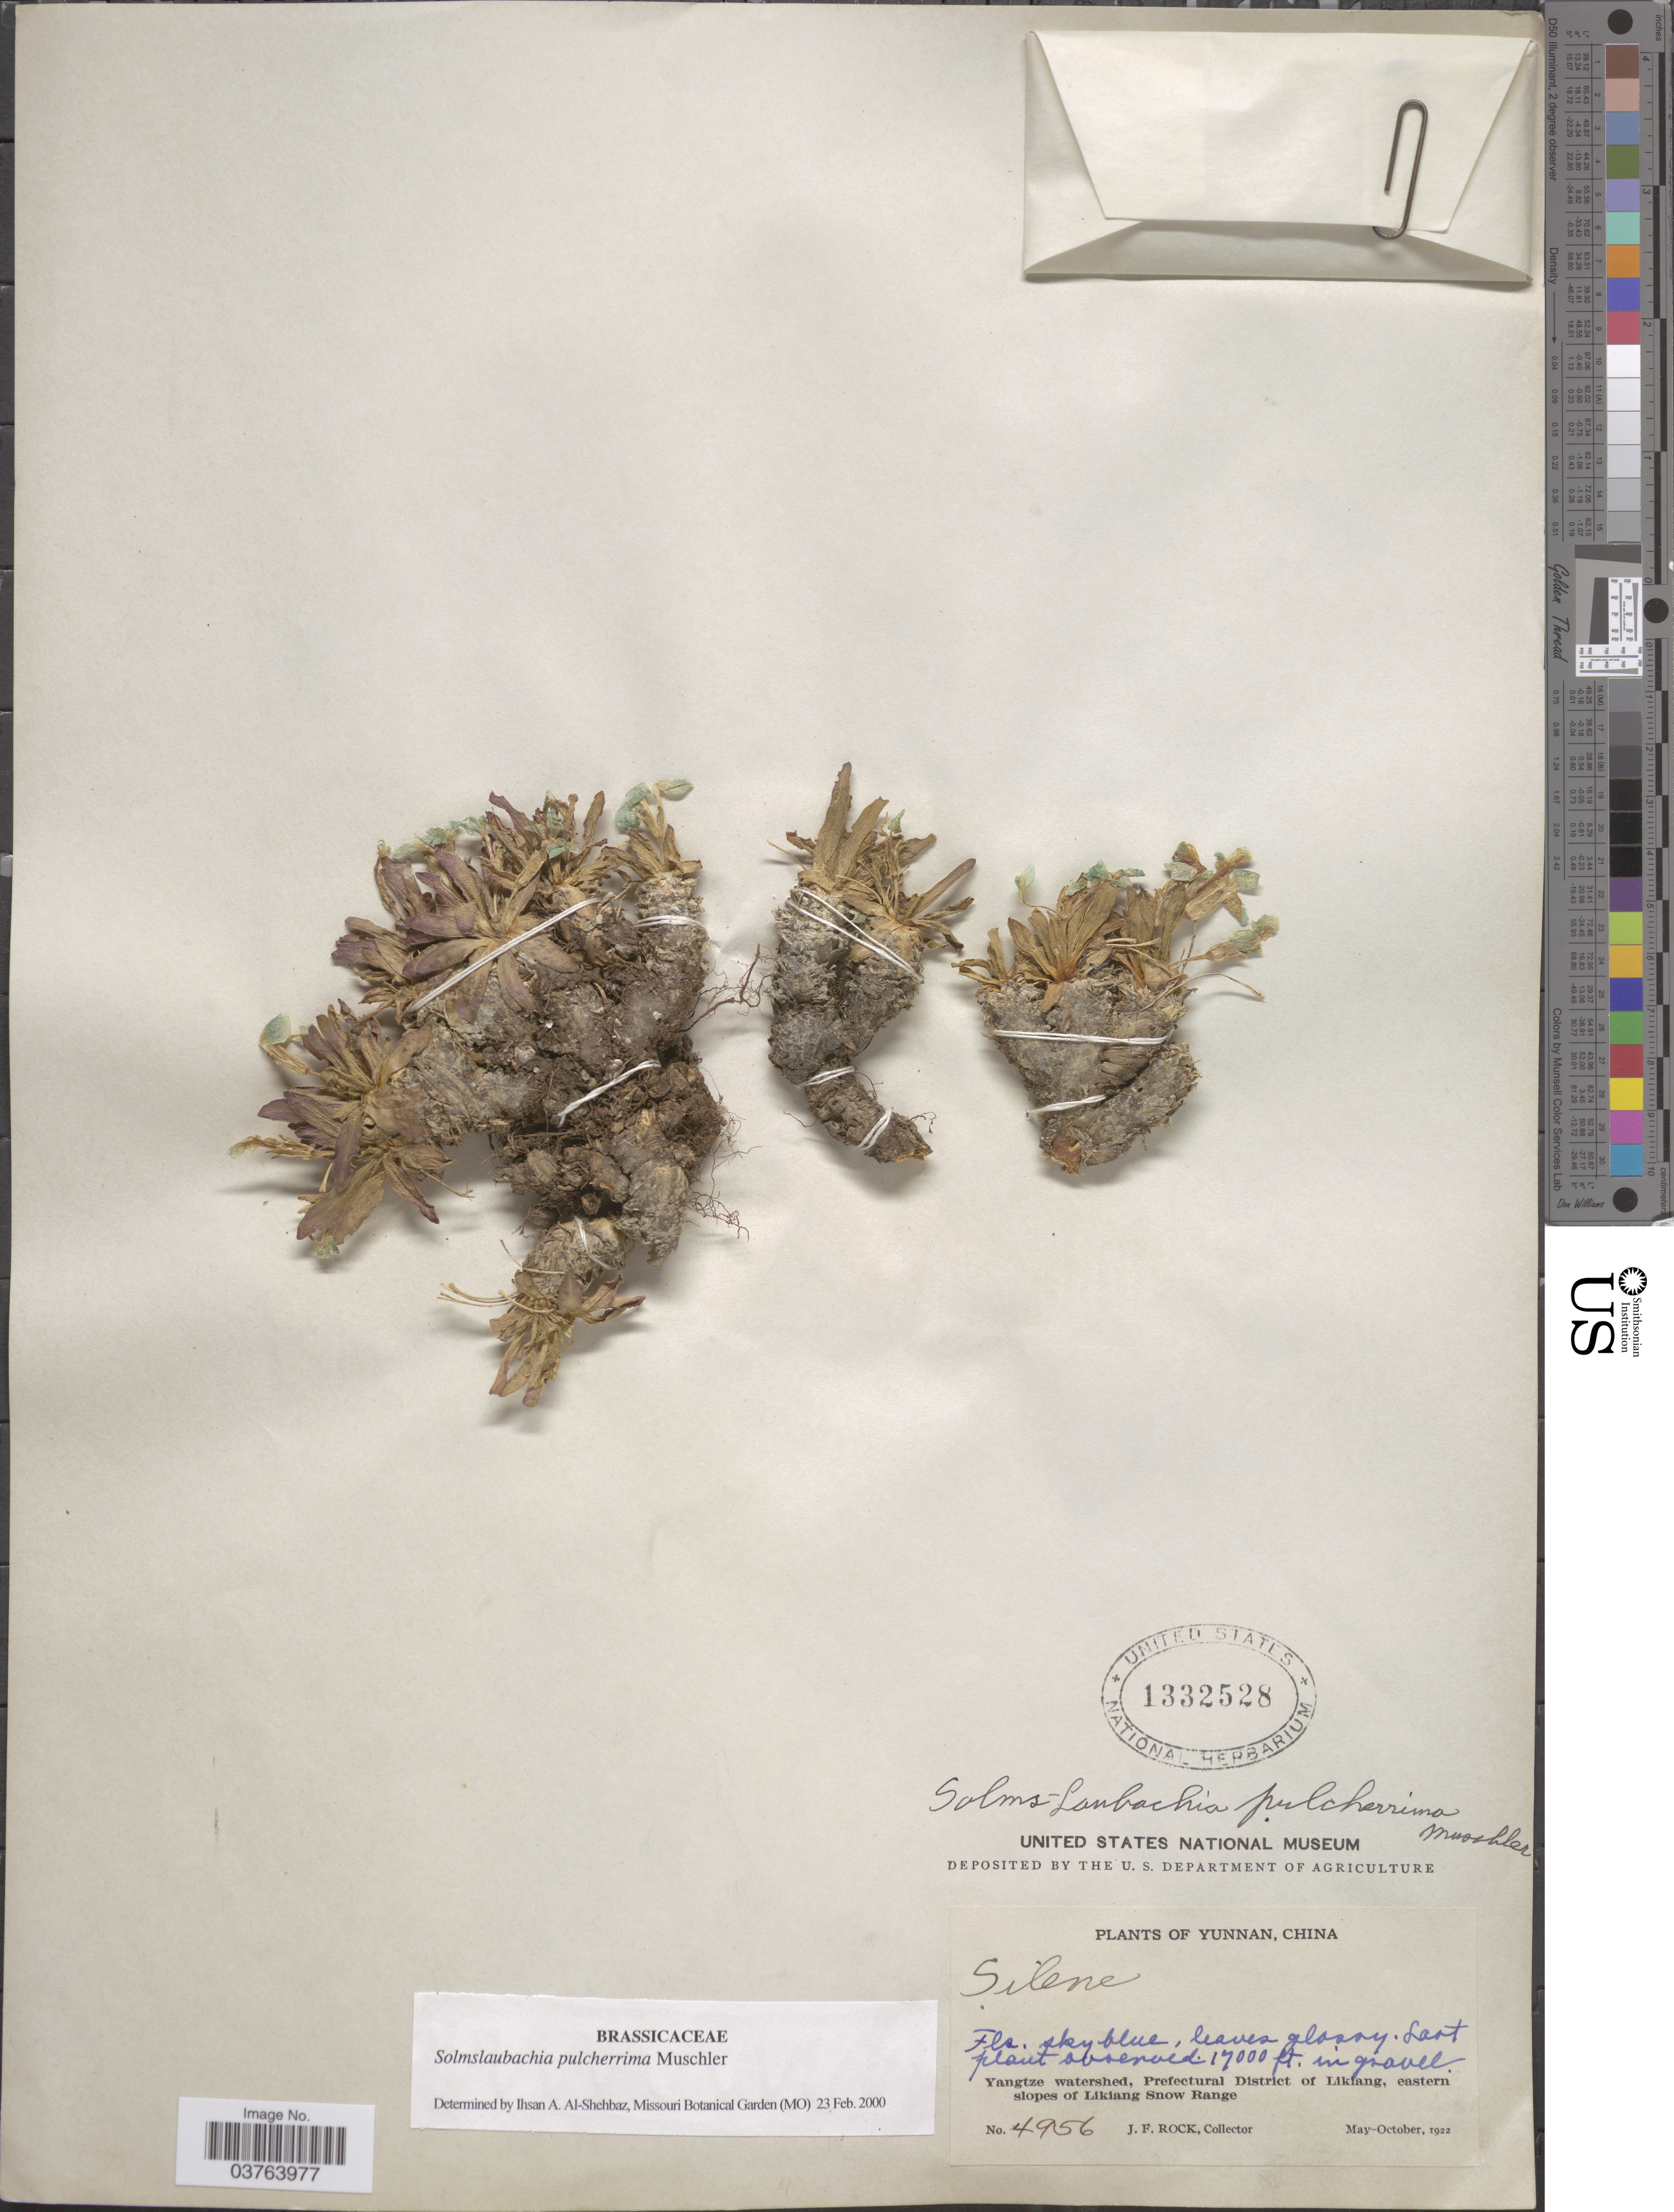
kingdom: Plantae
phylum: Tracheophyta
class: Magnoliopsida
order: Brassicales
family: Brassicaceae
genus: Solms-Laubachia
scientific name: Solms-laubachia pulcherrima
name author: Muschl.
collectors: J. Rock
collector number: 4956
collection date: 1922-05/1922-10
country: China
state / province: Yunnan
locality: Yangtze watershed, Prefectural District of Likiang, eastern slopes of Likiang Snow Range.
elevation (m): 5182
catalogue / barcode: US 1332528